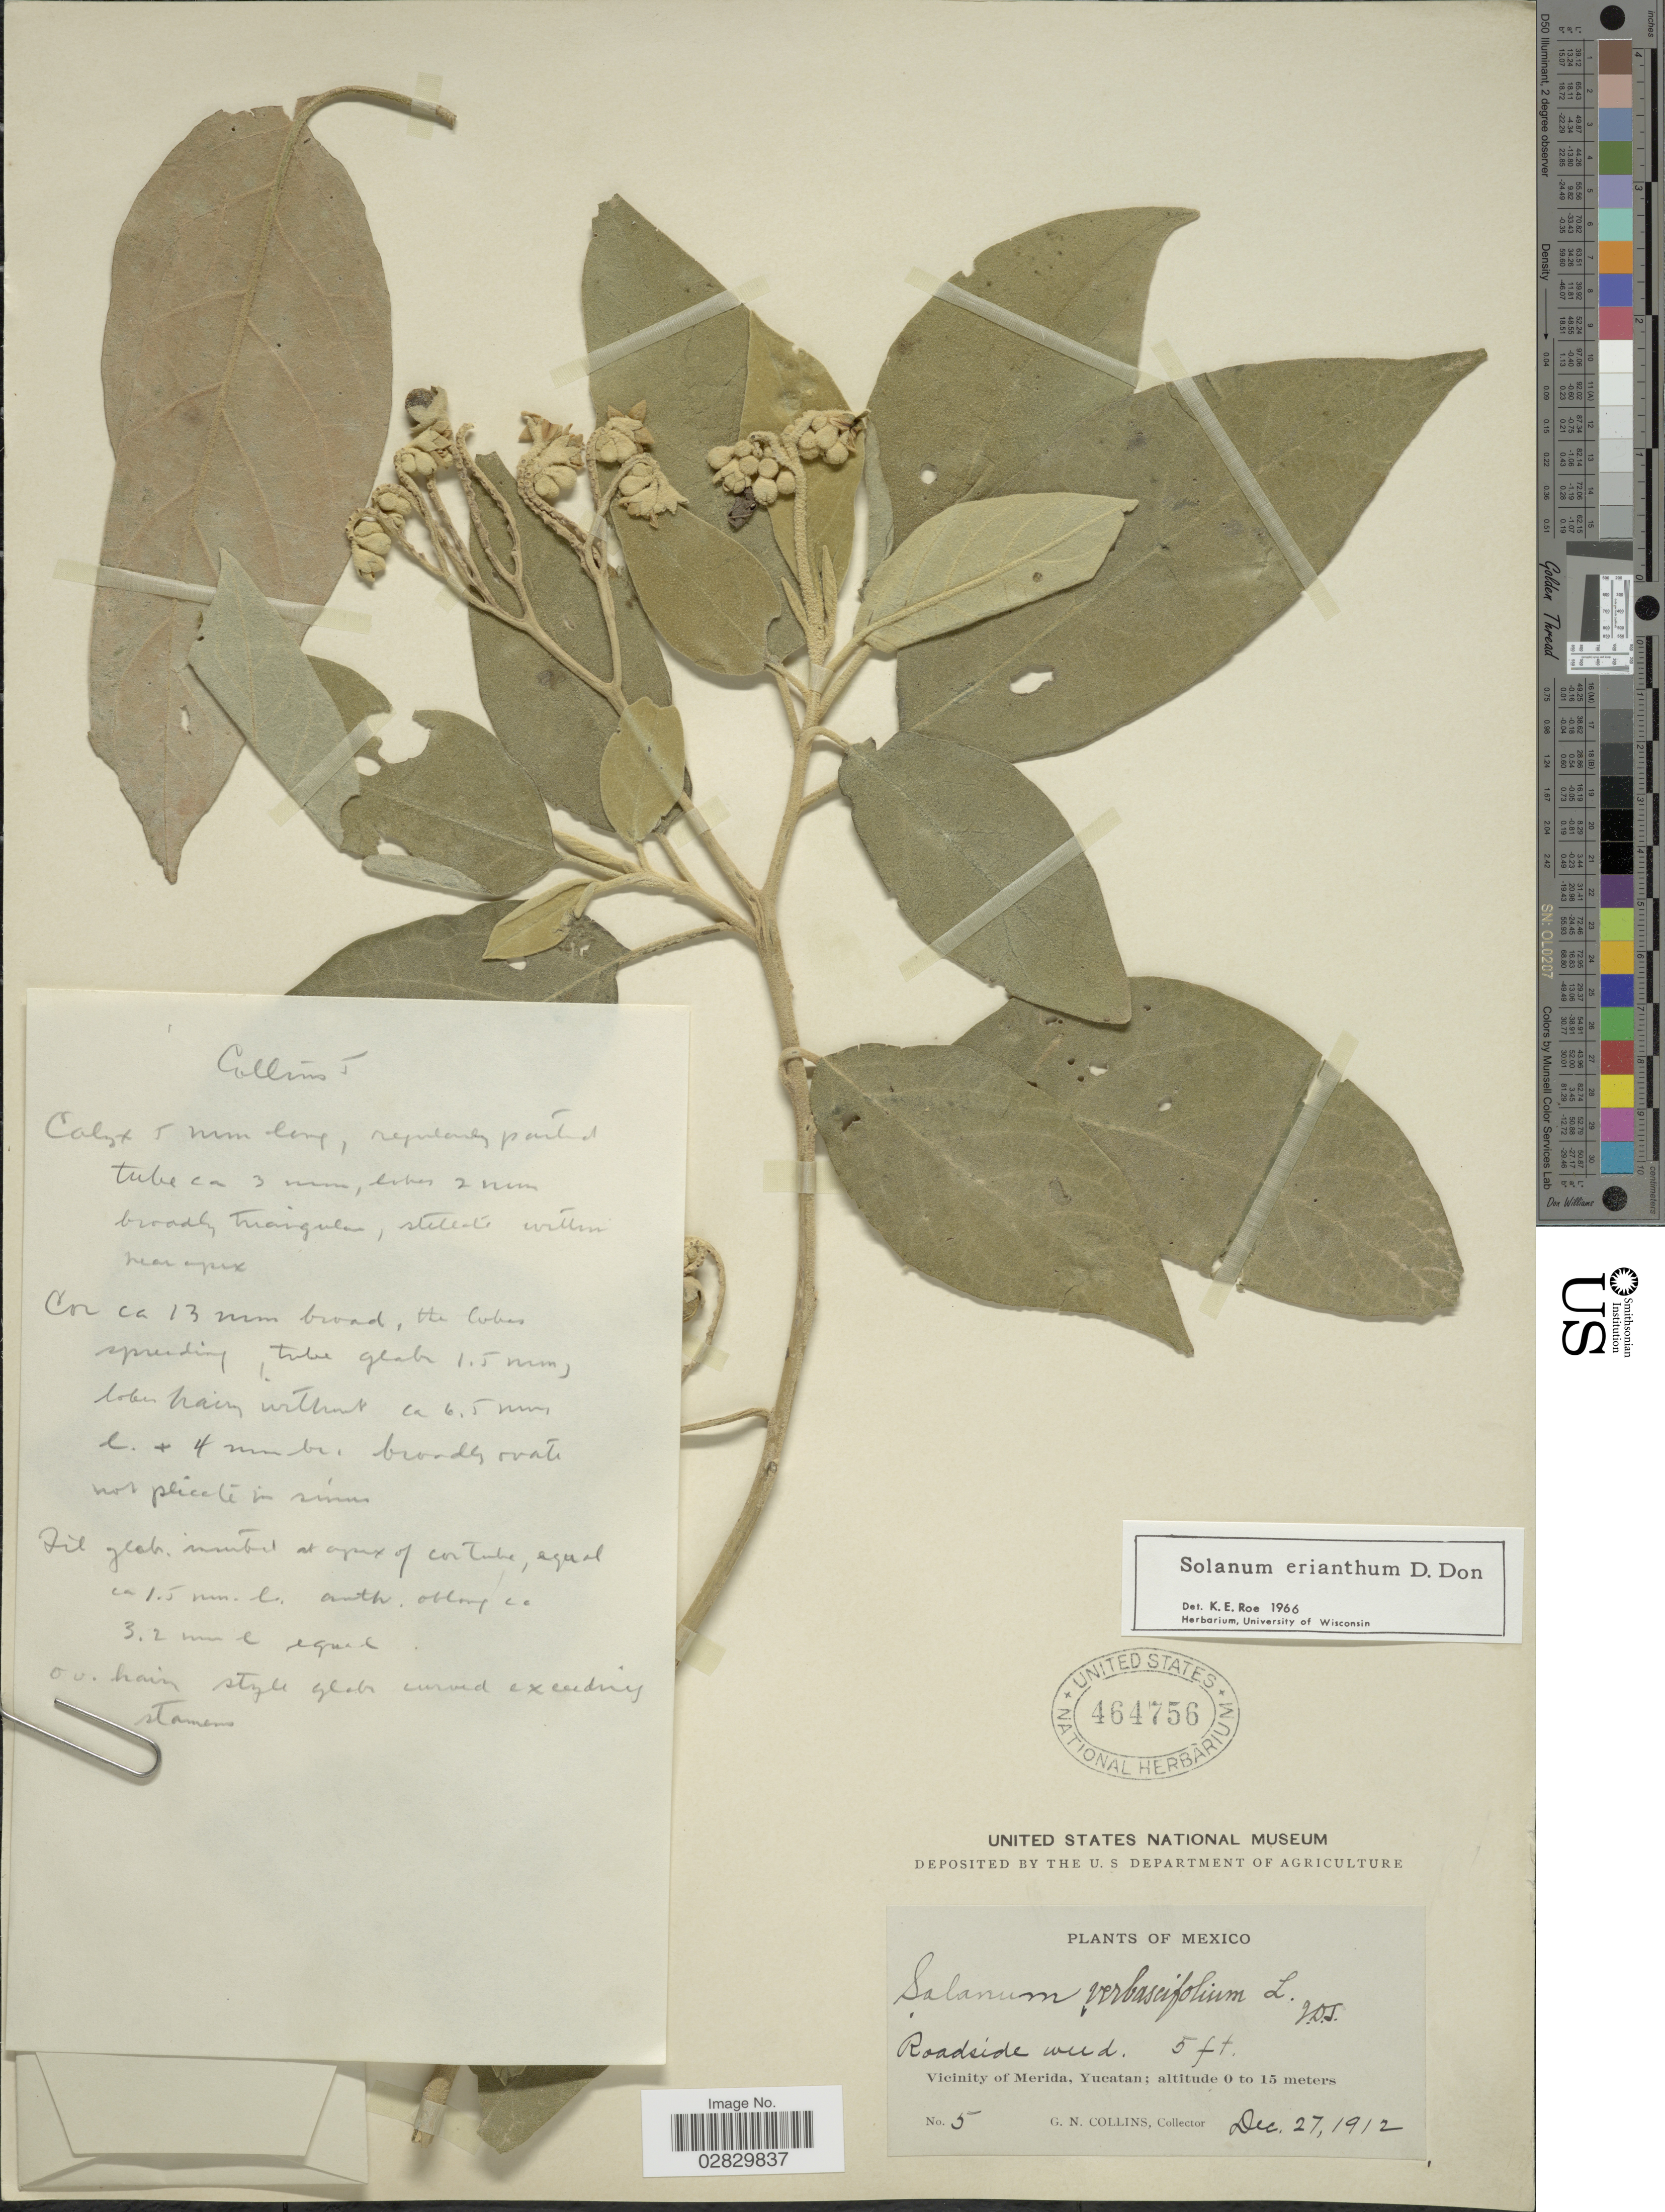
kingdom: Plantae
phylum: Tracheophyta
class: Magnoliopsida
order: Solanales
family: Solanaceae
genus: Solanum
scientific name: Solanum erianthum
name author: D. Don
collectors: G. Collins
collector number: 5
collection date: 1912-12-27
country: Mexico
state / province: Yucatán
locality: Vicinity of Merida.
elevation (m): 0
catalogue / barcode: US 464756